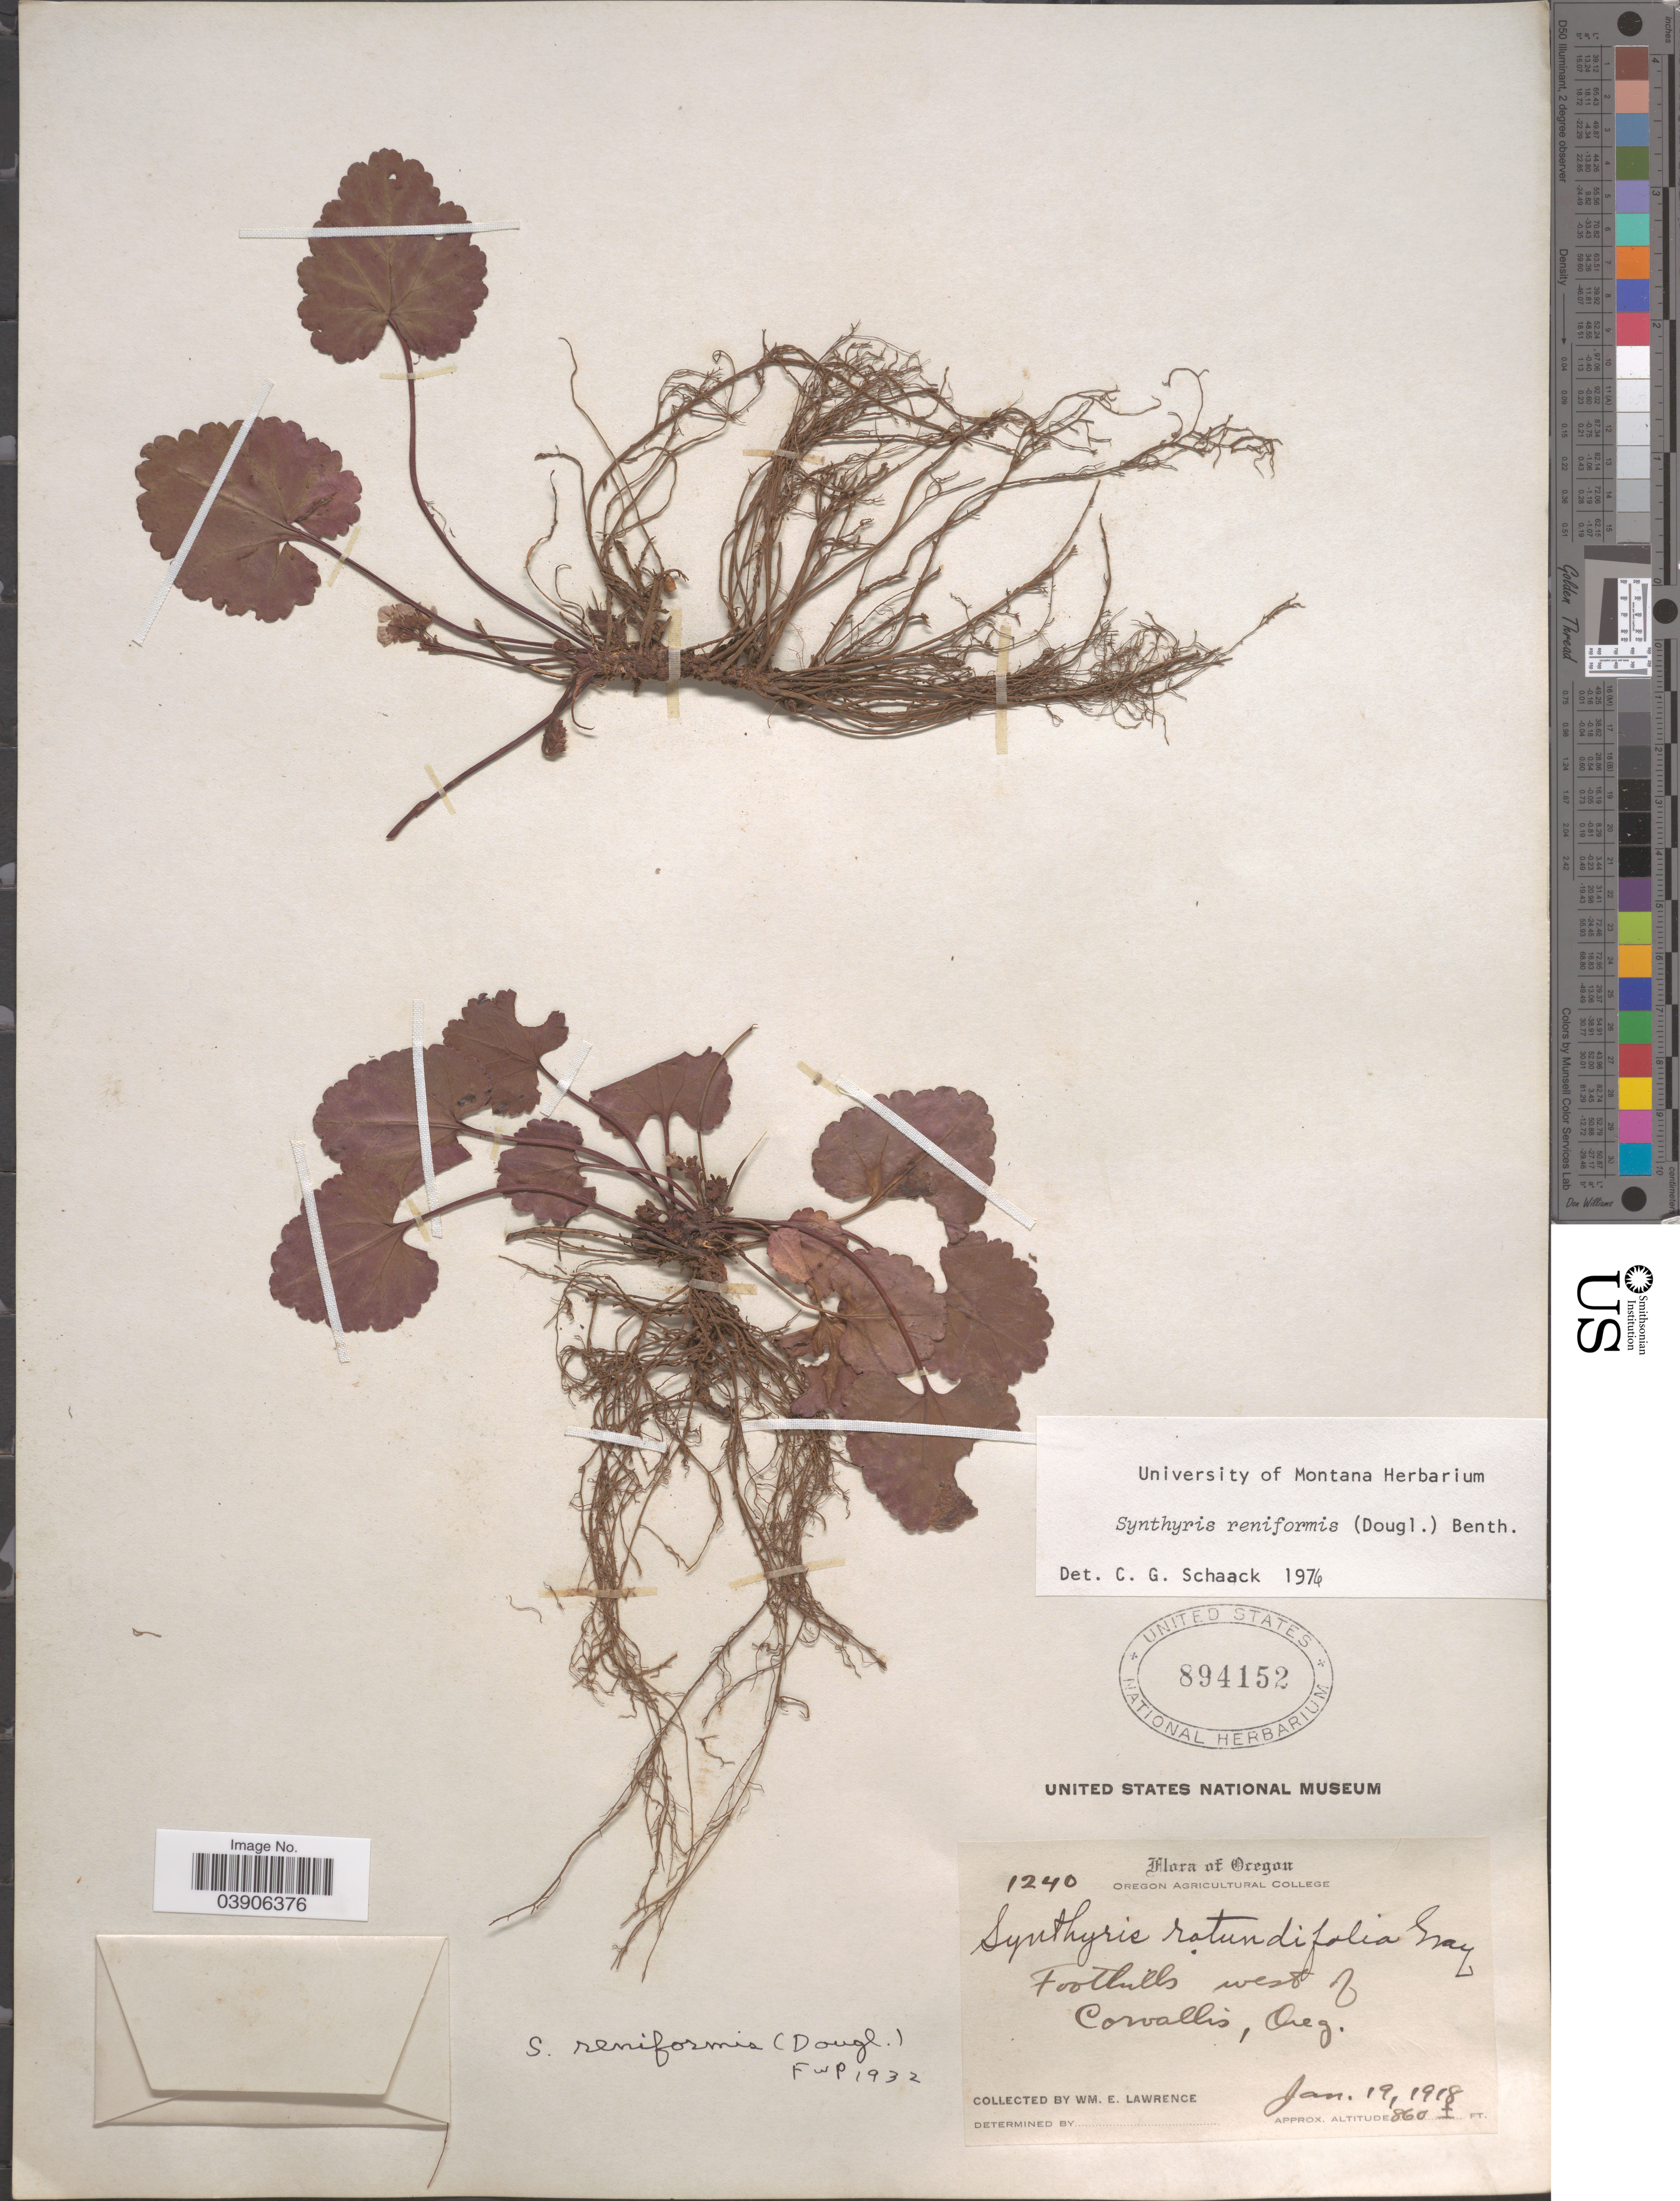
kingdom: Plantae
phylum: Tracheophyta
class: Magnoliopsida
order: Lamiales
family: Plantaginaceae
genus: Synthyris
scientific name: Synthyris reniformis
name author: Benth.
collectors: W. Lawrence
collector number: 1240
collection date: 1918-01-19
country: United States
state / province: Oregon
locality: Foothills west of Corvallis.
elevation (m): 262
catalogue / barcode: US 894152